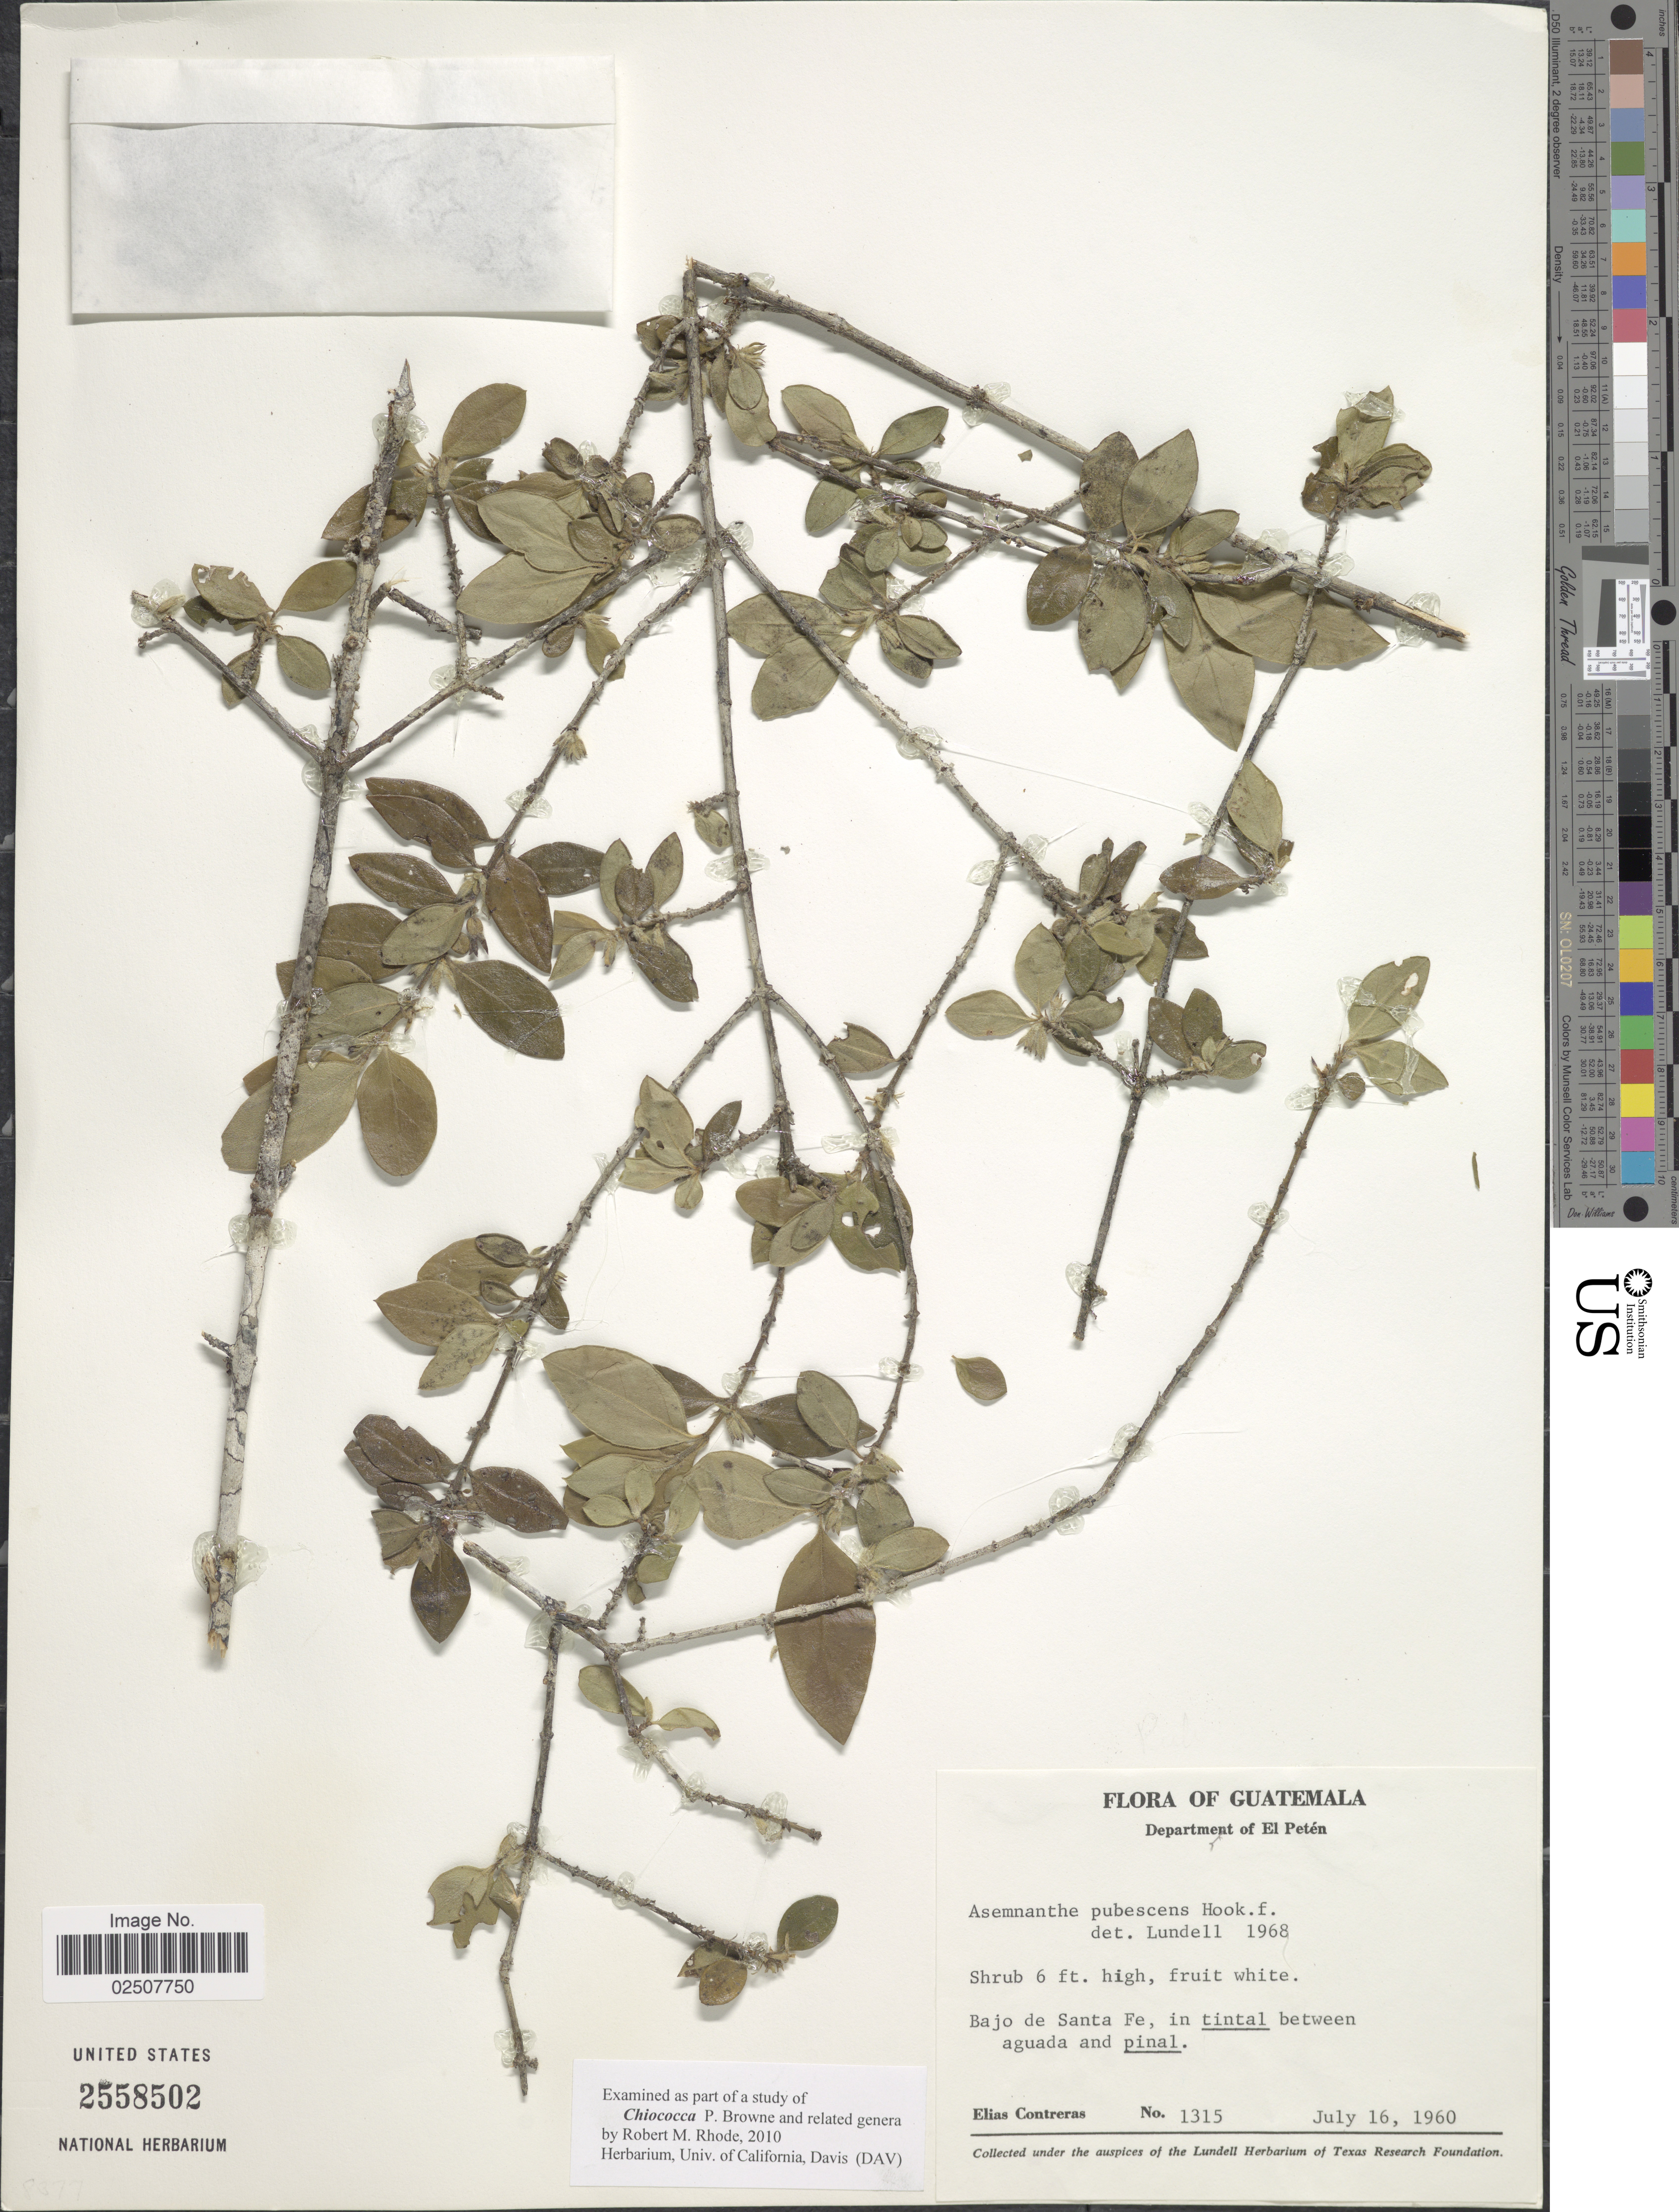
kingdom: Plantae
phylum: Tracheophyta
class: Magnoliopsida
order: Gentianales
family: Rubiaceae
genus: Asemnantha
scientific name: Asemnantha pubescens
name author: Hook. f.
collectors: E. Contreras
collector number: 1315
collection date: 1960-07-16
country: Guatemala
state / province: El Petén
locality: Department of Petén, Bajo de Santa Fe, in tintal between aguada and pinal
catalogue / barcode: US 2558502